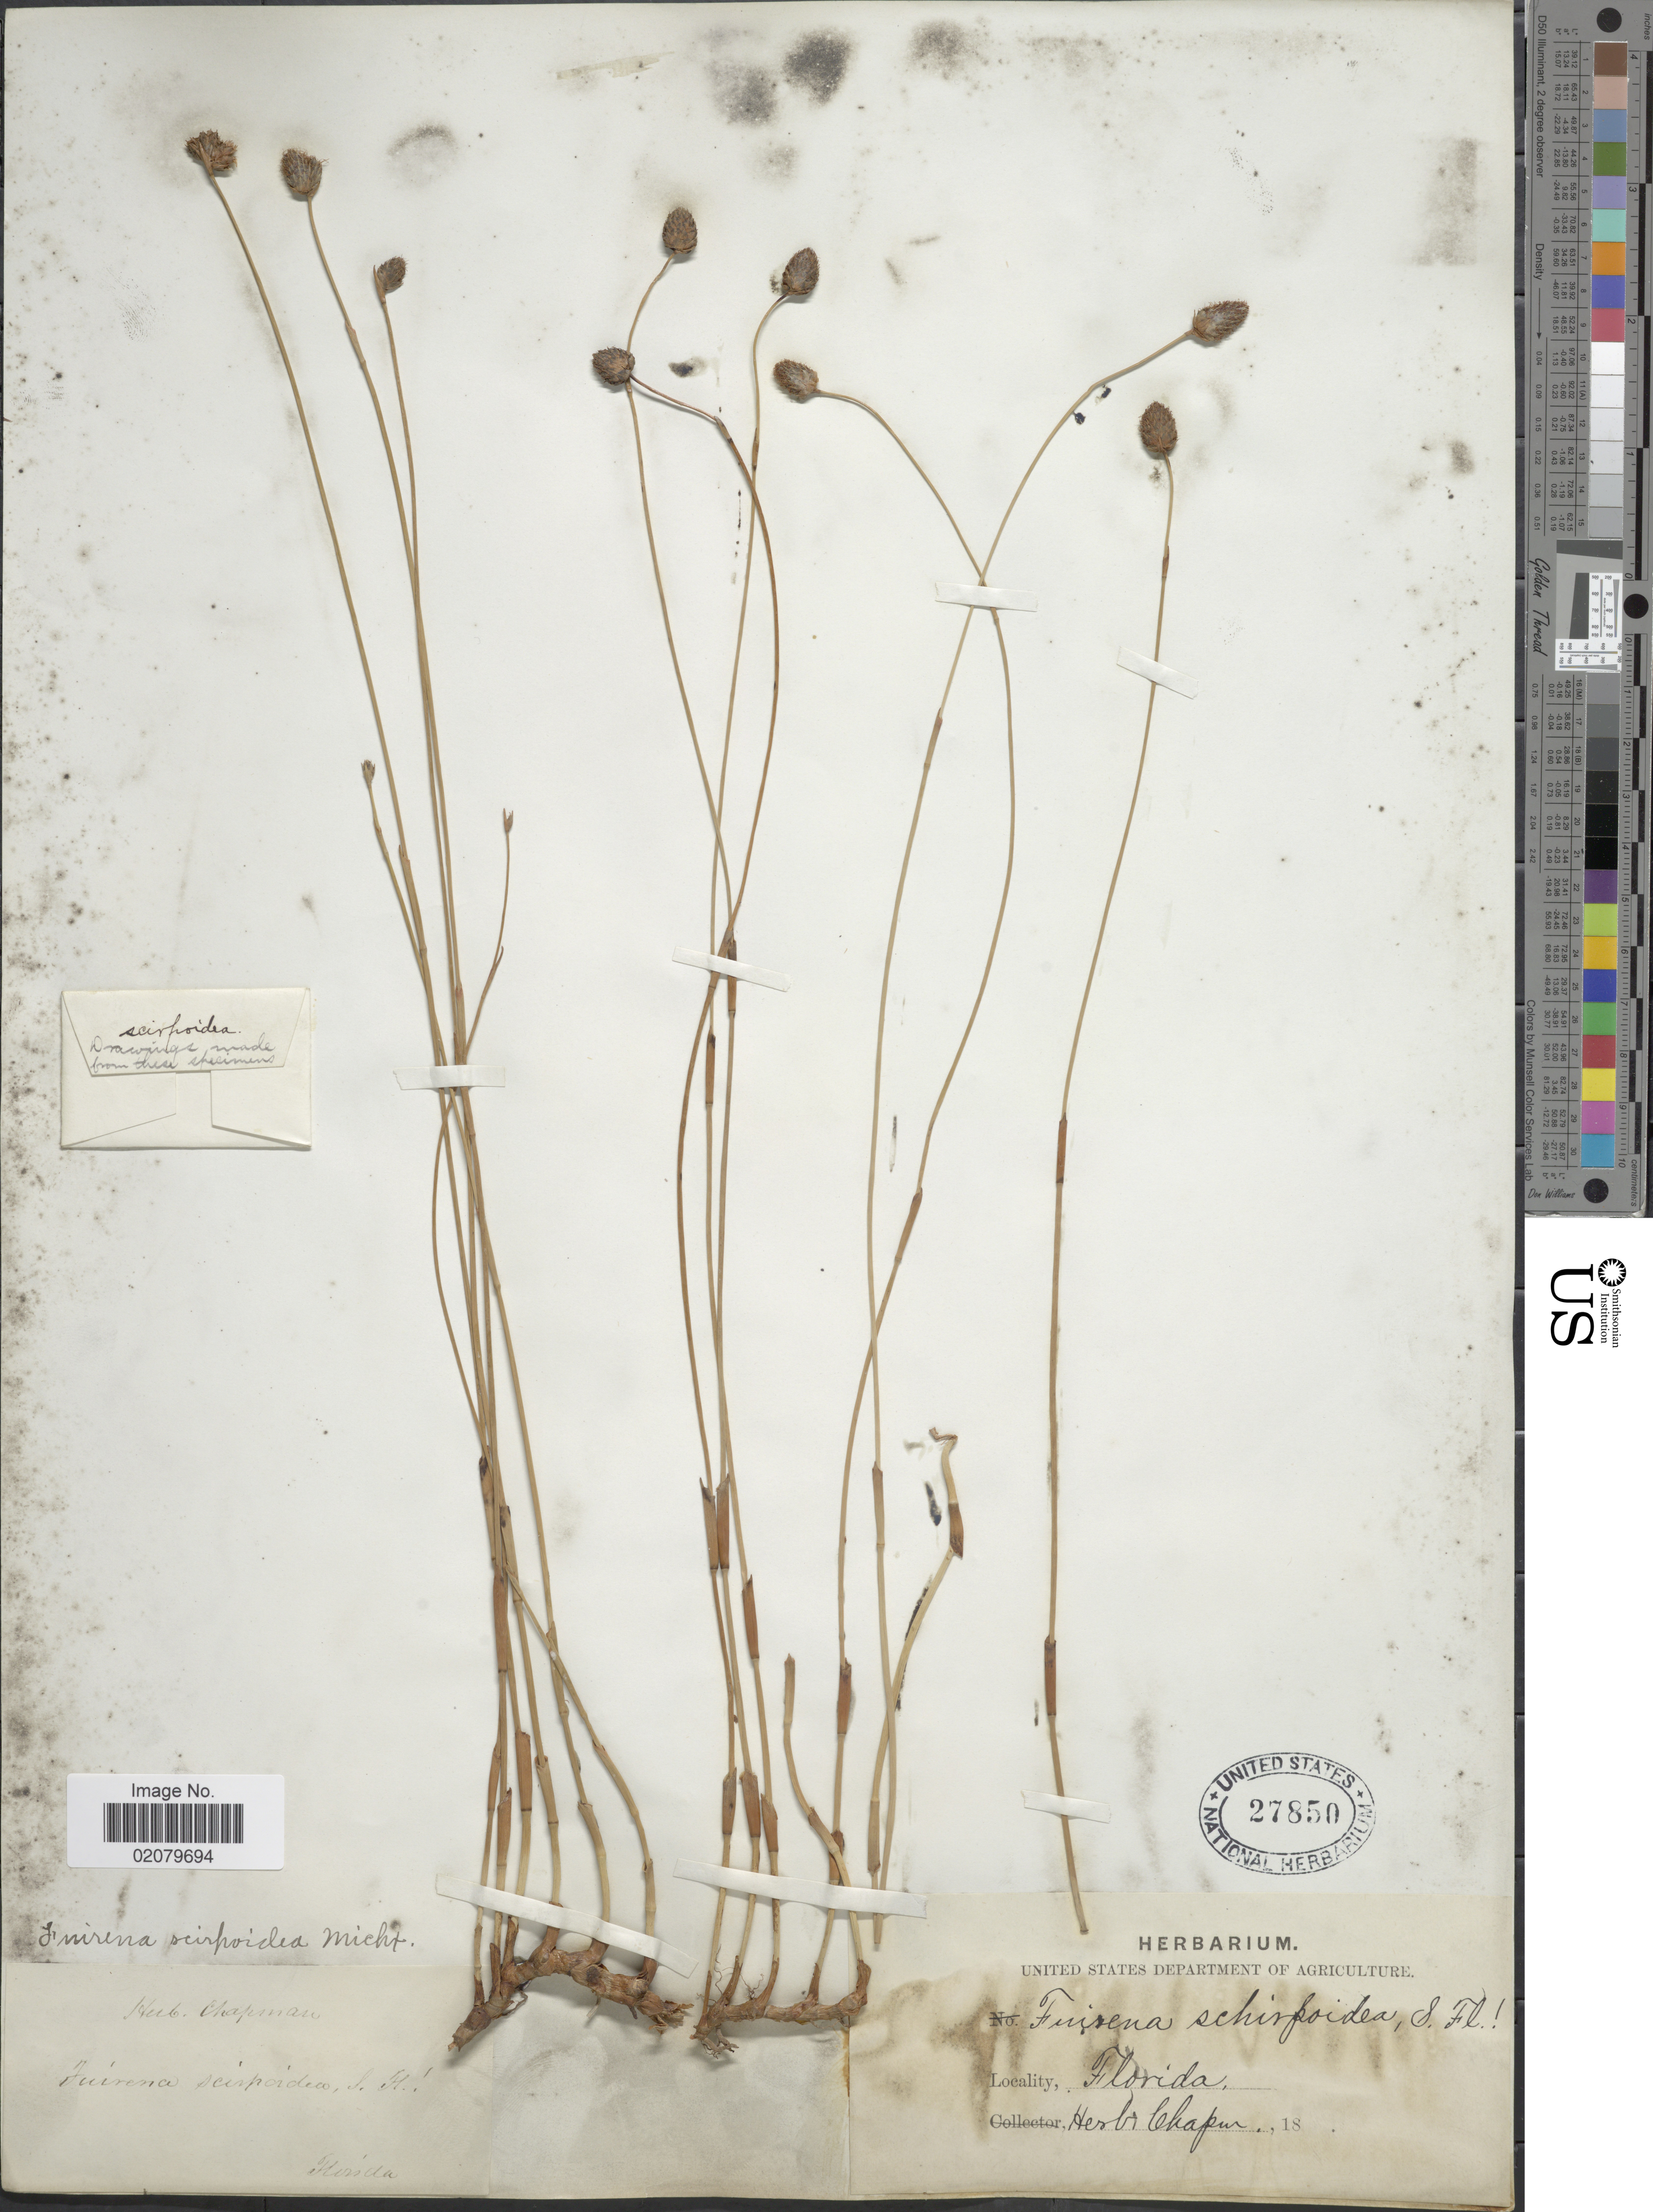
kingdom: Plantae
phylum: Tracheophyta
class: Liliopsida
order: Poales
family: Cyperaceae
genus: Fuirena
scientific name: Fuirena scirpoidea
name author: Michx.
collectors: ex herb. Chapman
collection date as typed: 18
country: United States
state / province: Florida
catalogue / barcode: US 27850